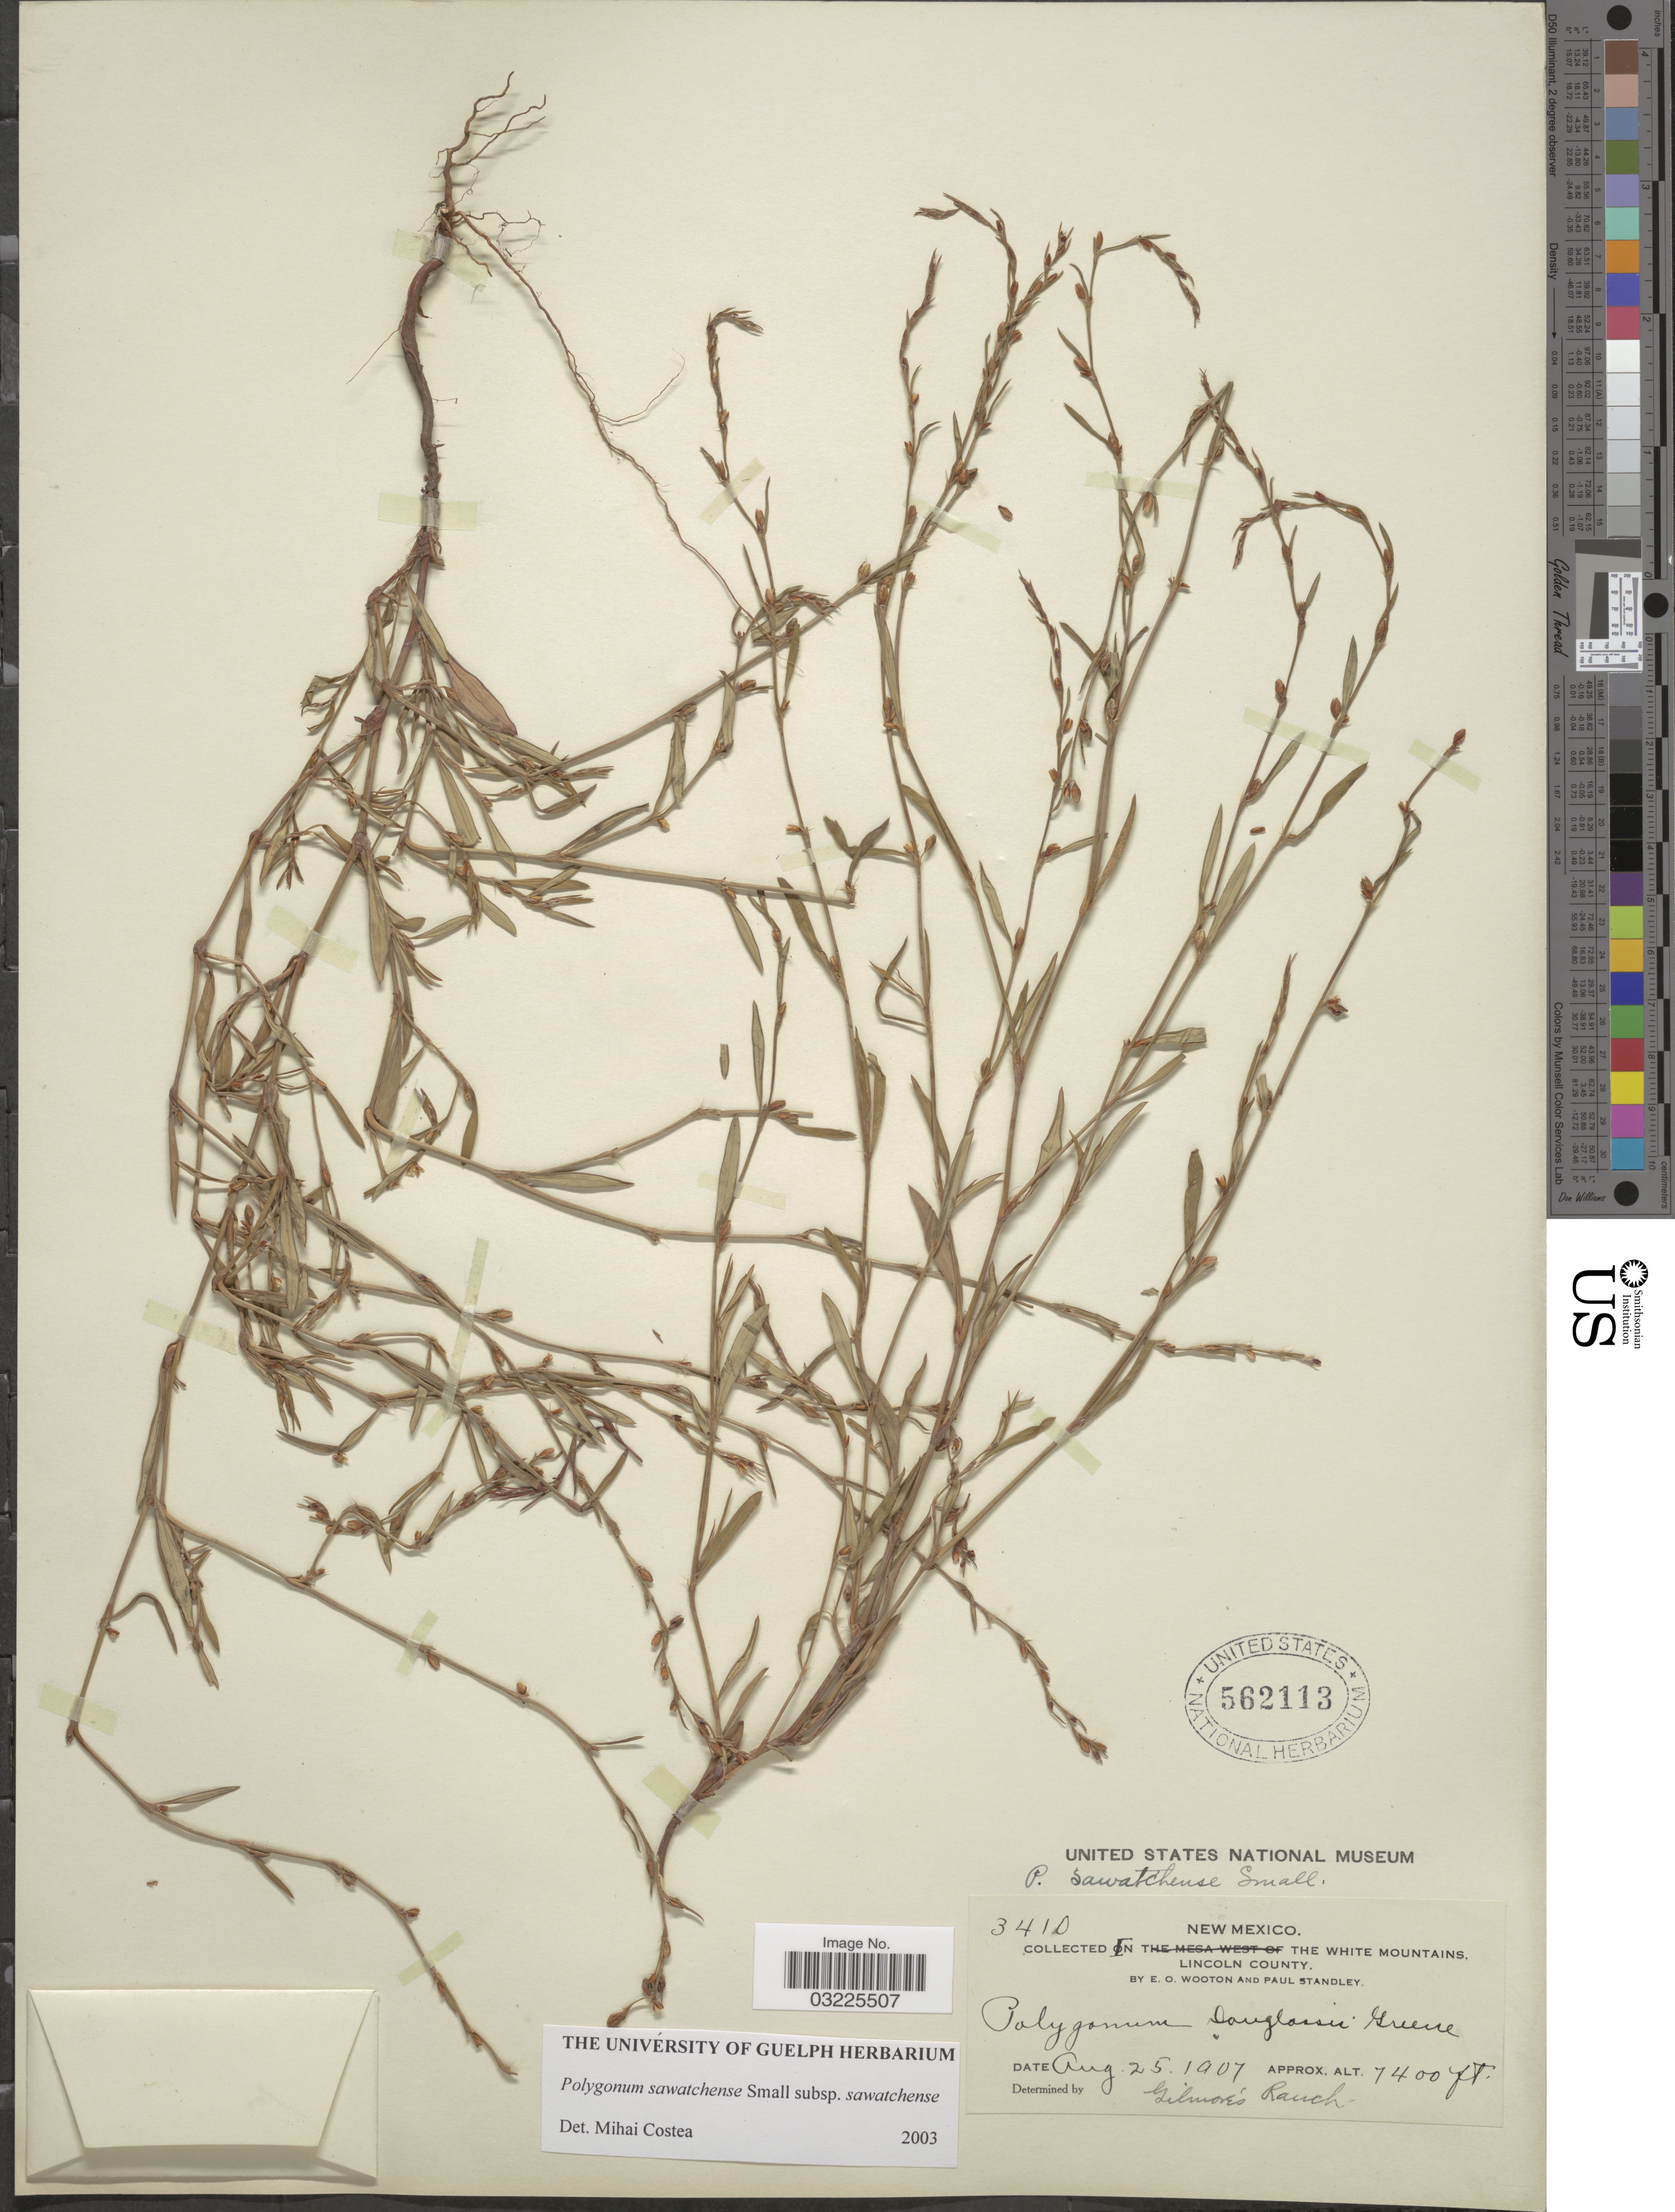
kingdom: Plantae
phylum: Tracheophyta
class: Magnoliopsida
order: Caryophyllales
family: Polygonaceae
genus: Polygonum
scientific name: Polygonum sawatchense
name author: Small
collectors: E. O. Wooton & P. C. Standley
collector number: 3410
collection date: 1907-08-25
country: United States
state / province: New Mexico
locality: In The White Mountains, Lincoln County. Gilmore's Ranch.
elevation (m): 2256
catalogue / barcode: US 562113